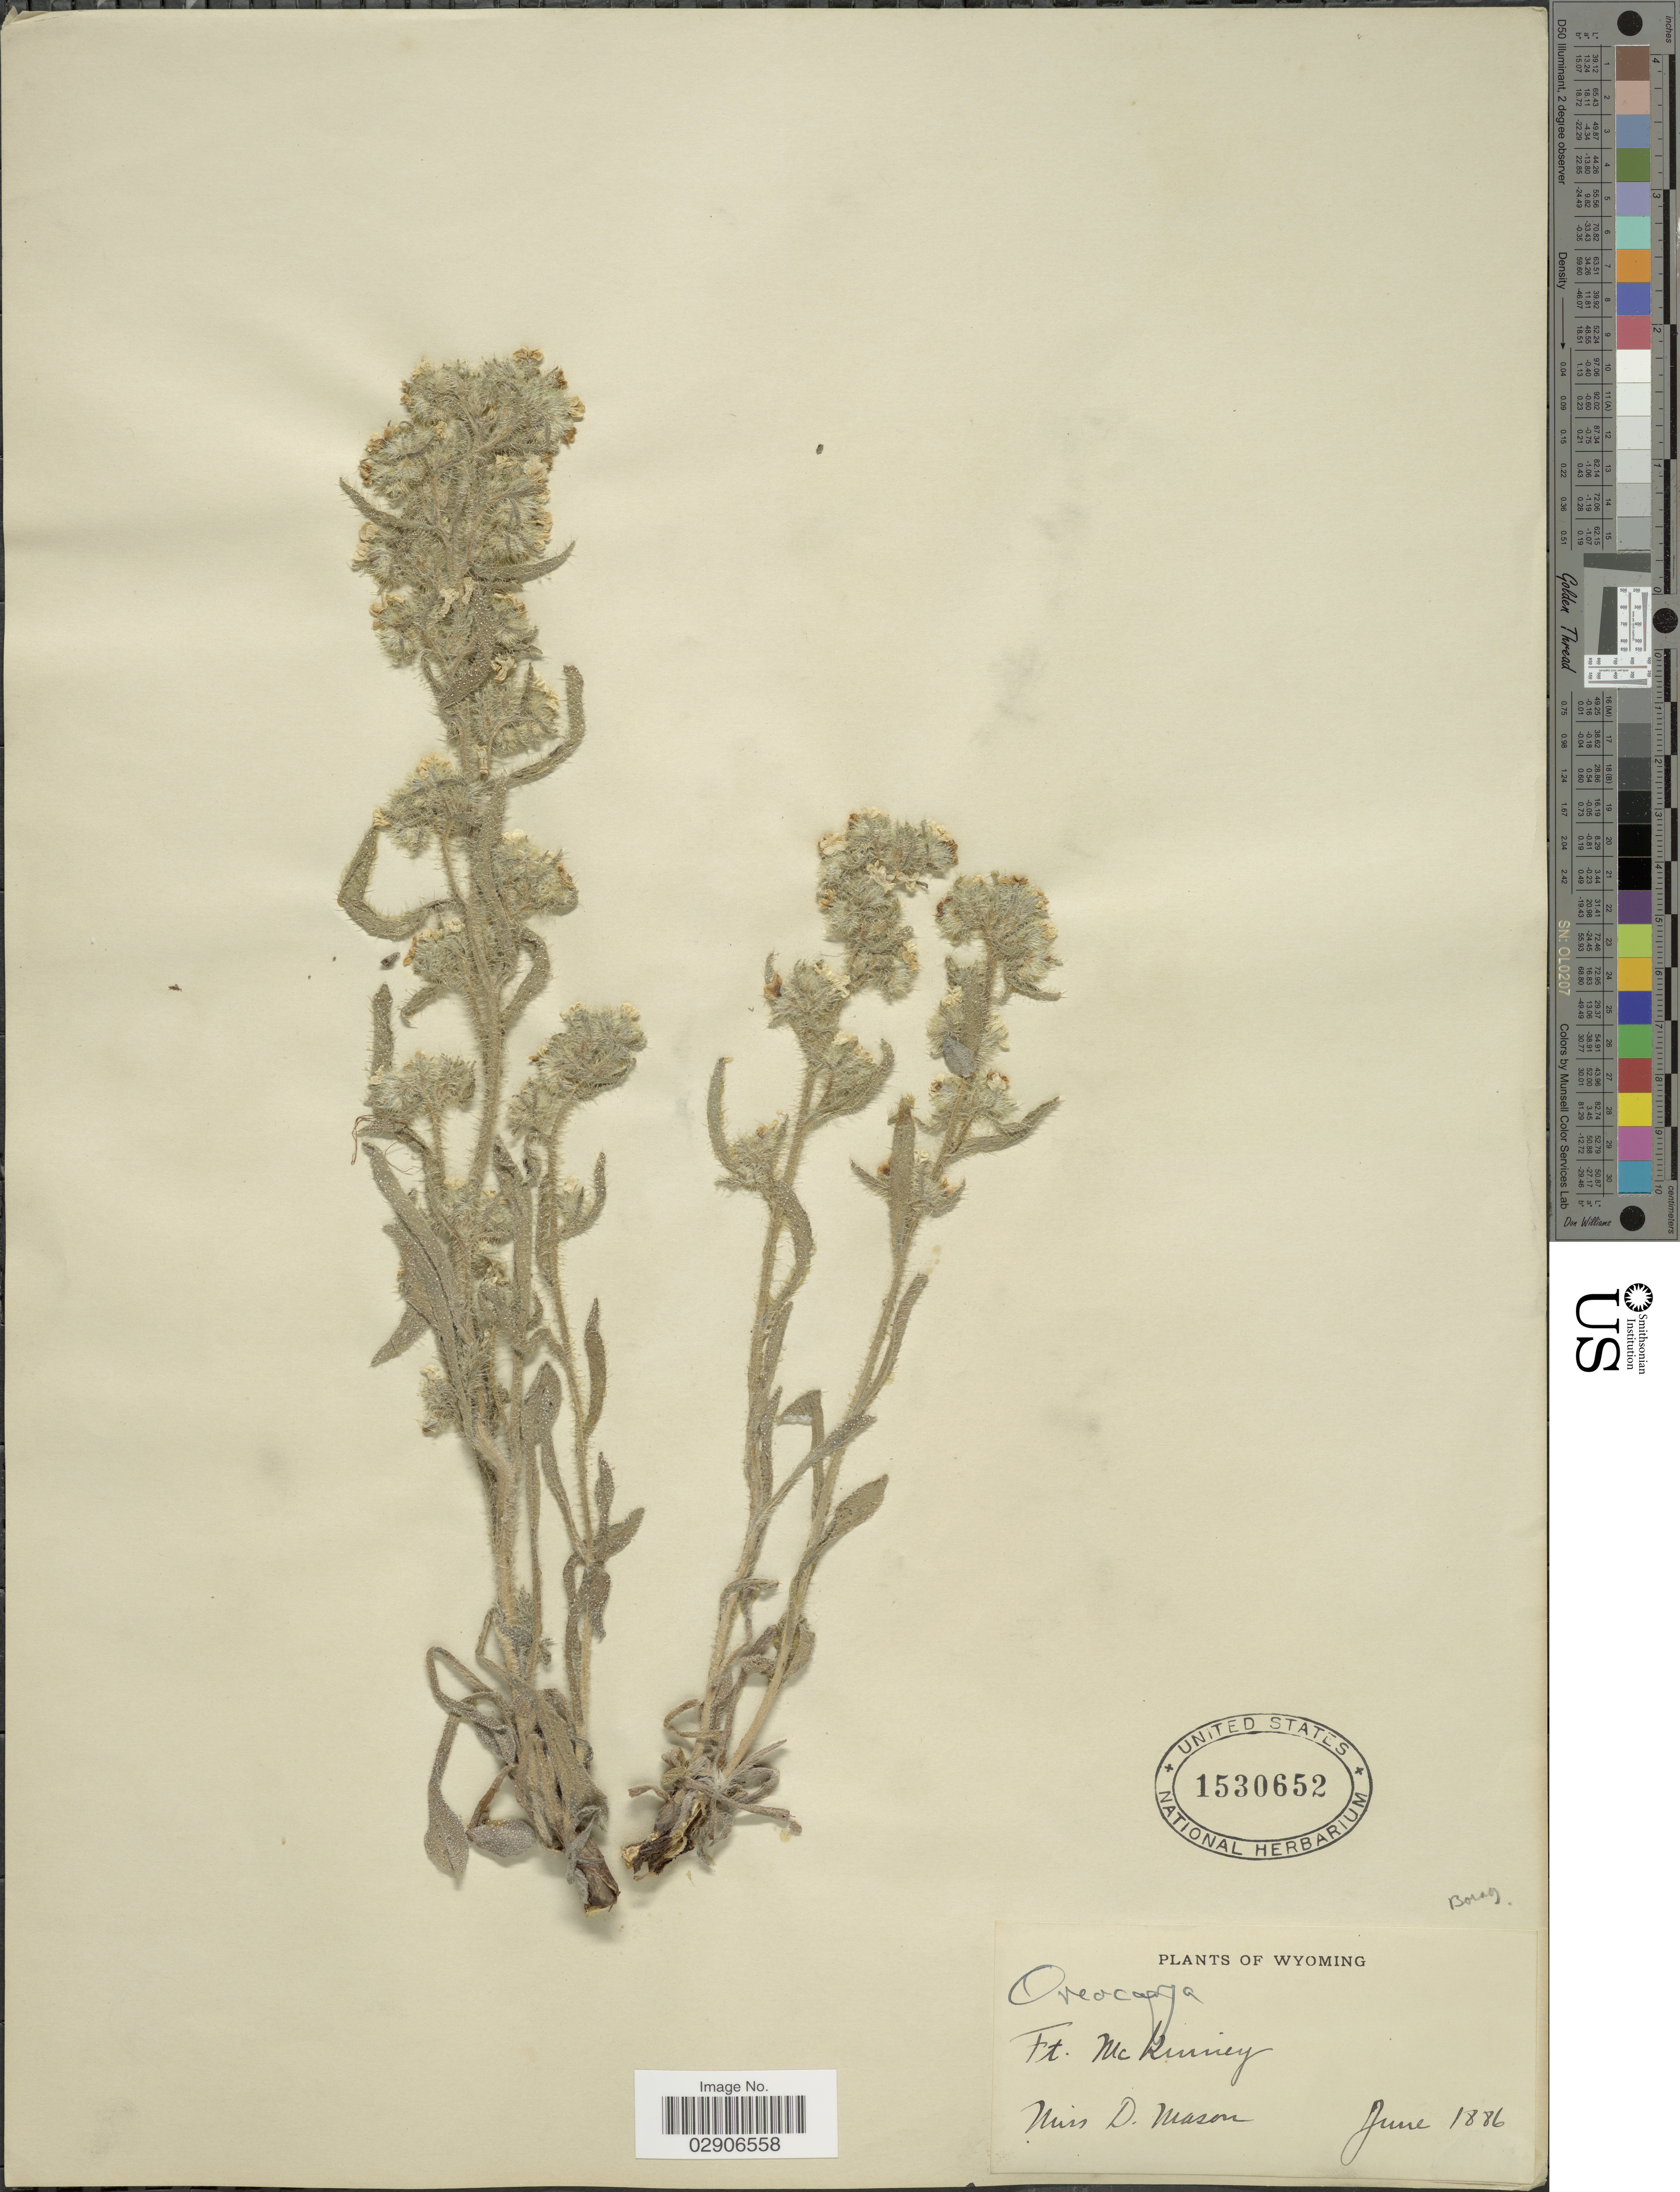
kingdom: Plantae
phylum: Tracheophyta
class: Magnoliopsida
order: Boraginales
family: Boraginaceae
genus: Oreocarya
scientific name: Oreocarya sp.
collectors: D. Mason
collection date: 1886-06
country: United States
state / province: Wyoming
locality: Ft. Mc. Kinney.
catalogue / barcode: US 1530652